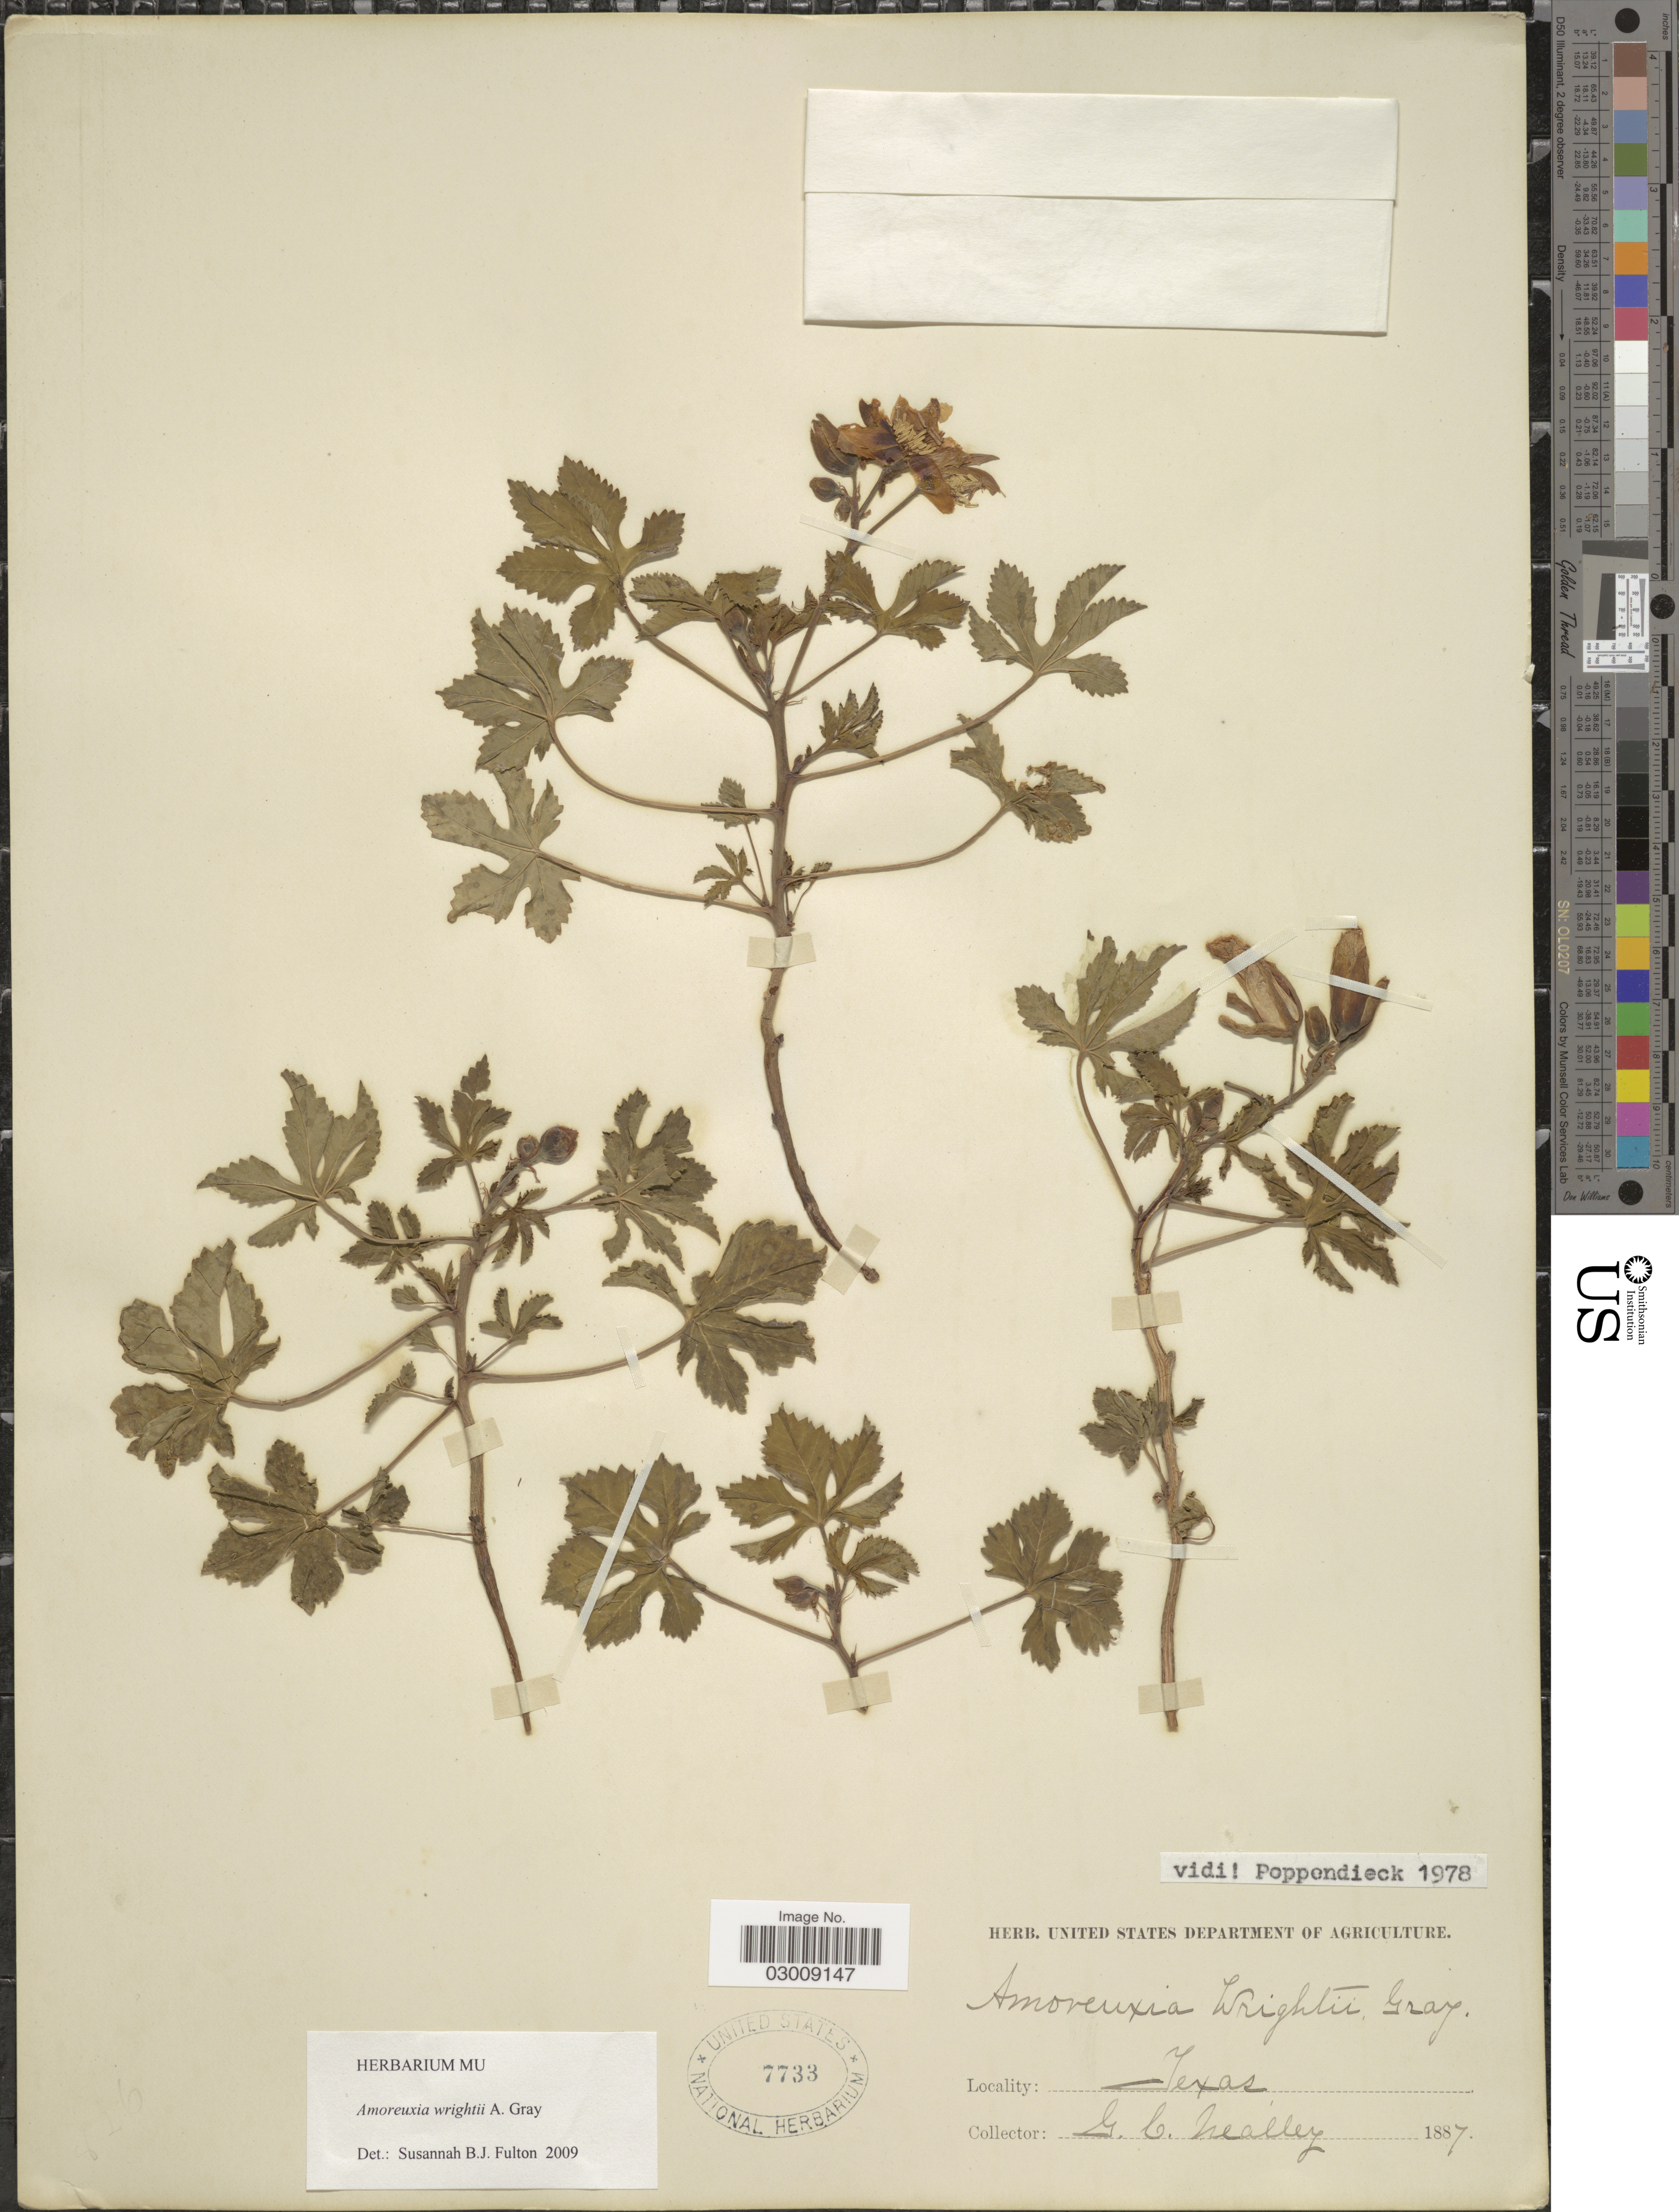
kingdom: Plantae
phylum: Tracheophyta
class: Magnoliopsida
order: Malvales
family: Cochlospermaceae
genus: Amoreuxia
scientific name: Amoreuxia wrightii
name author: A. Gray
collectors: G. C. Nealley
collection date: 1887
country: United States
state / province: Texas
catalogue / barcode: US 7733